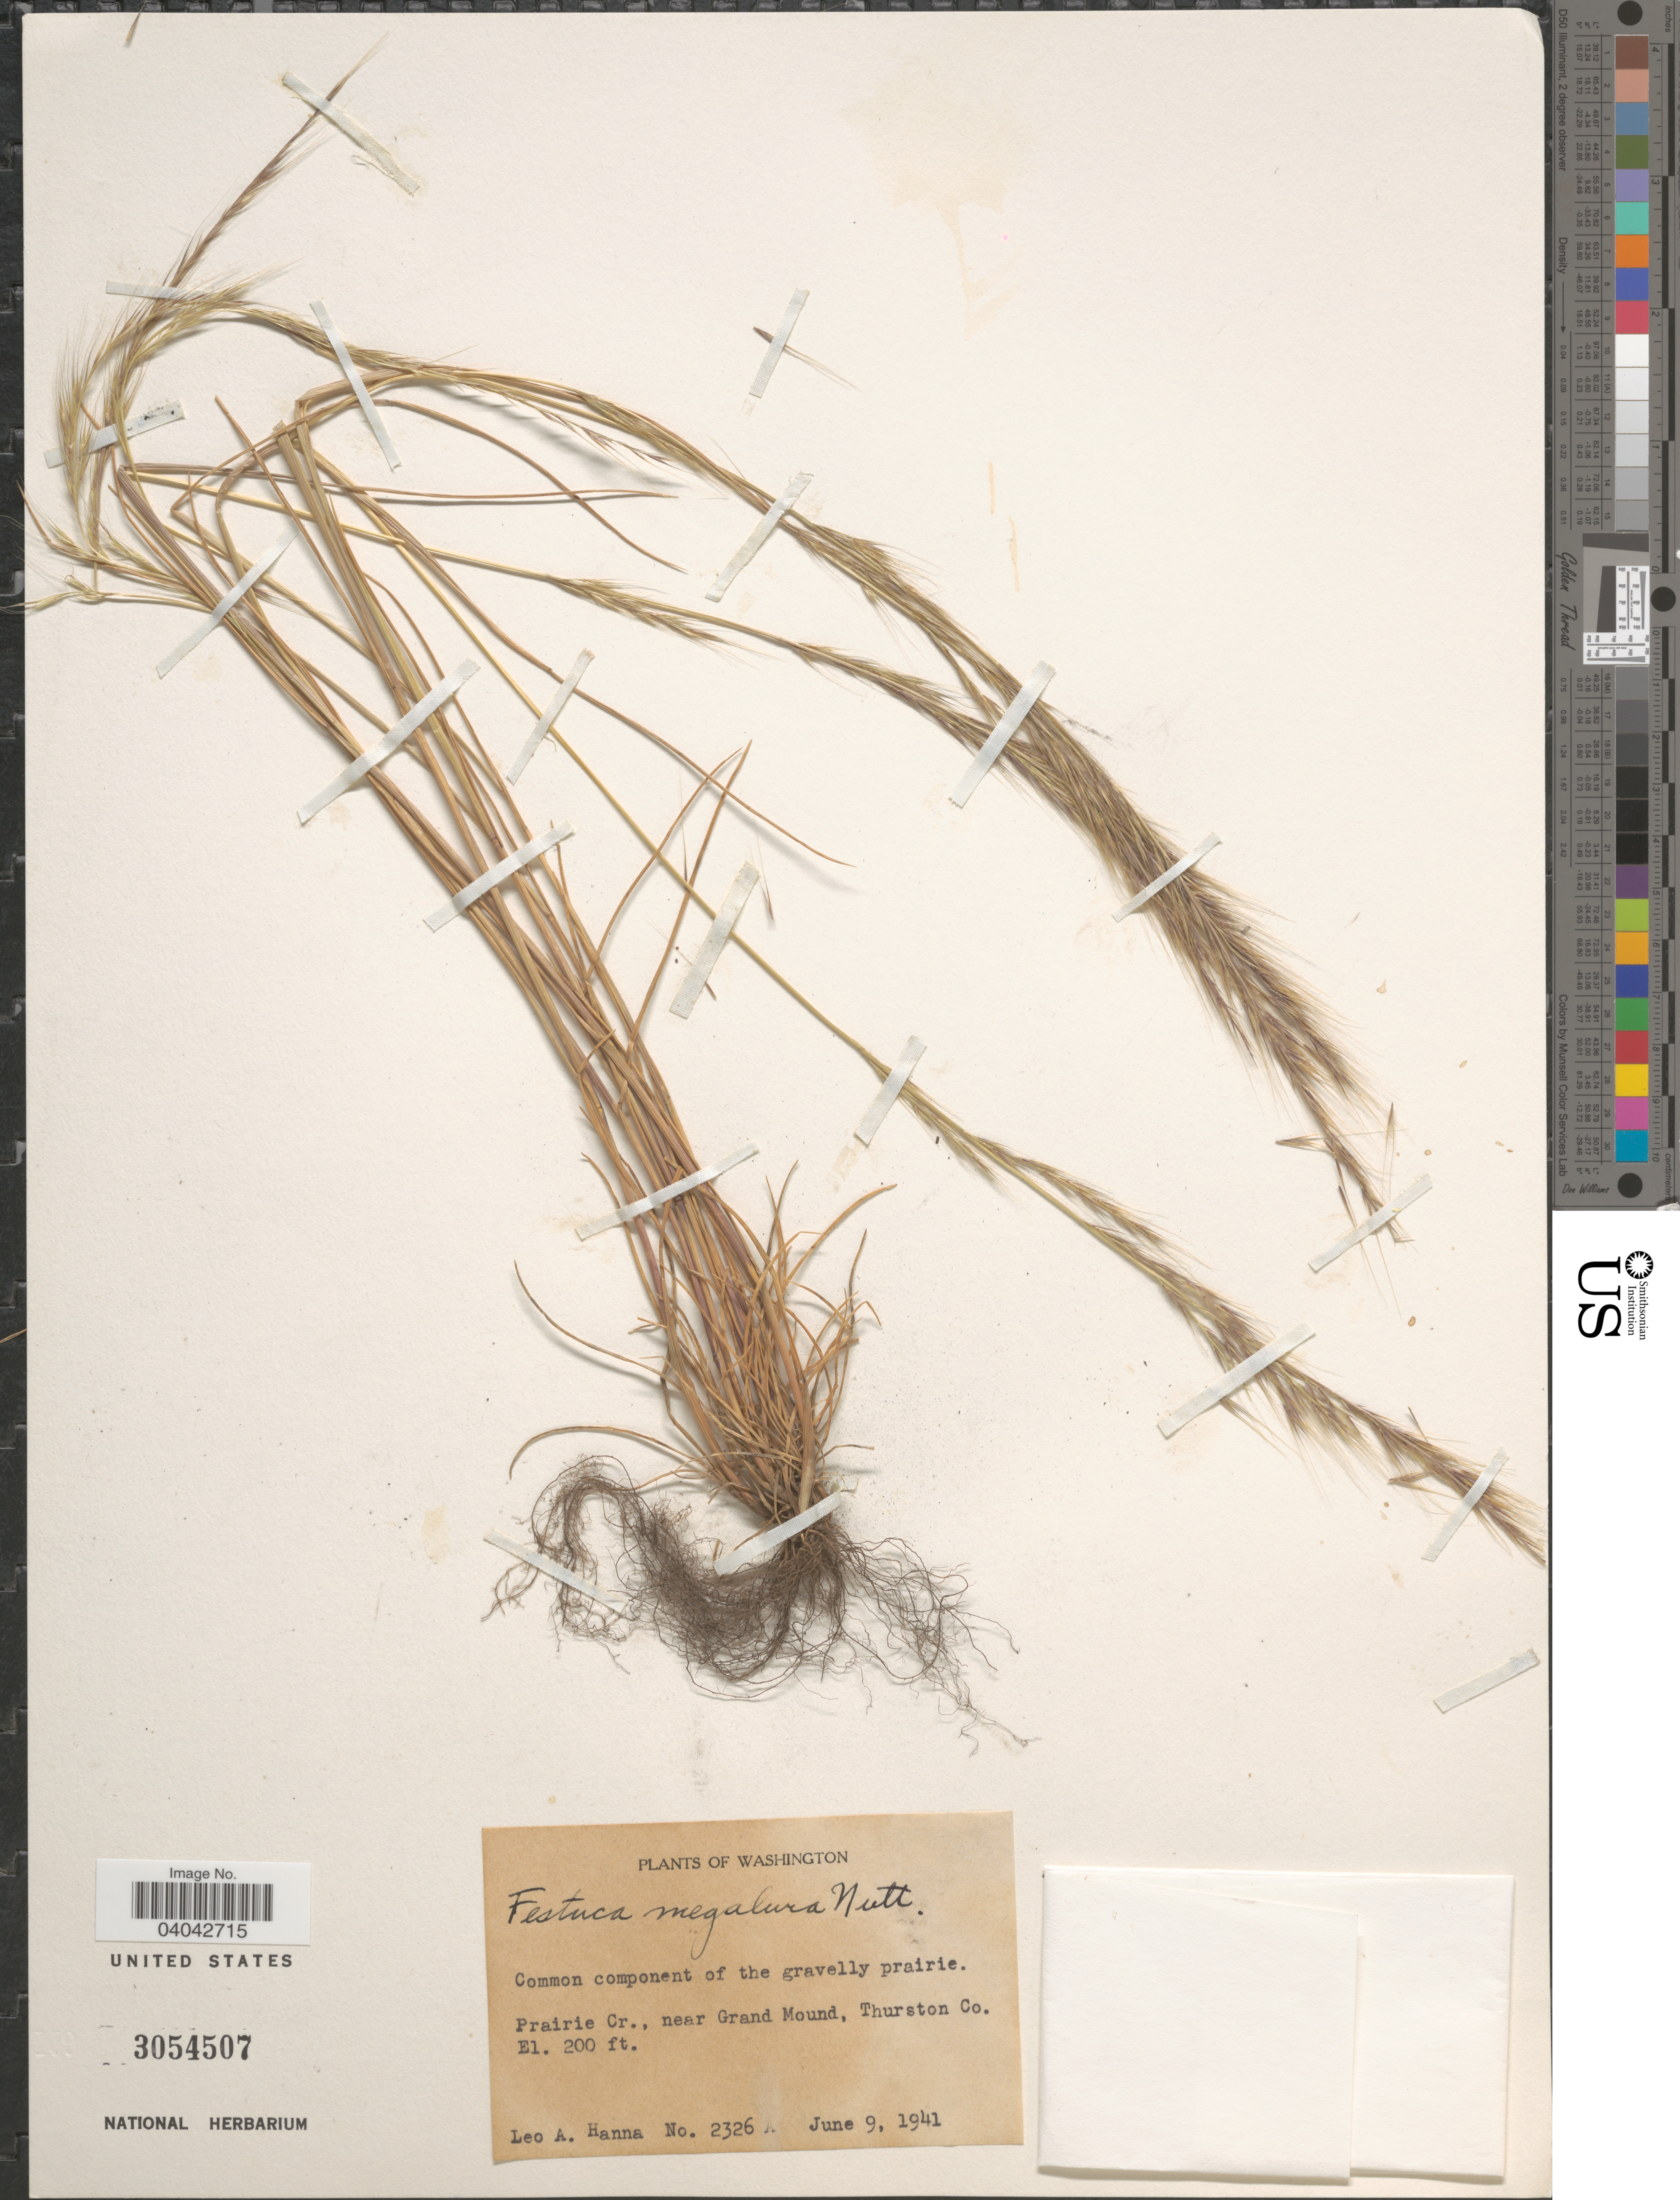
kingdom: Plantae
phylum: Tracheophyta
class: Liliopsida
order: Poales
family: Poaceae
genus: Festuca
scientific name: Festuca megalura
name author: Nutt.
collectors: L. Hanna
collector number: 2326A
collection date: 1941-06-09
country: United States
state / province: Washington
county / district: Thurston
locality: Prairie Cr., near Grand Mound, Thurston Co.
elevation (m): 61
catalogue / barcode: US 3054507